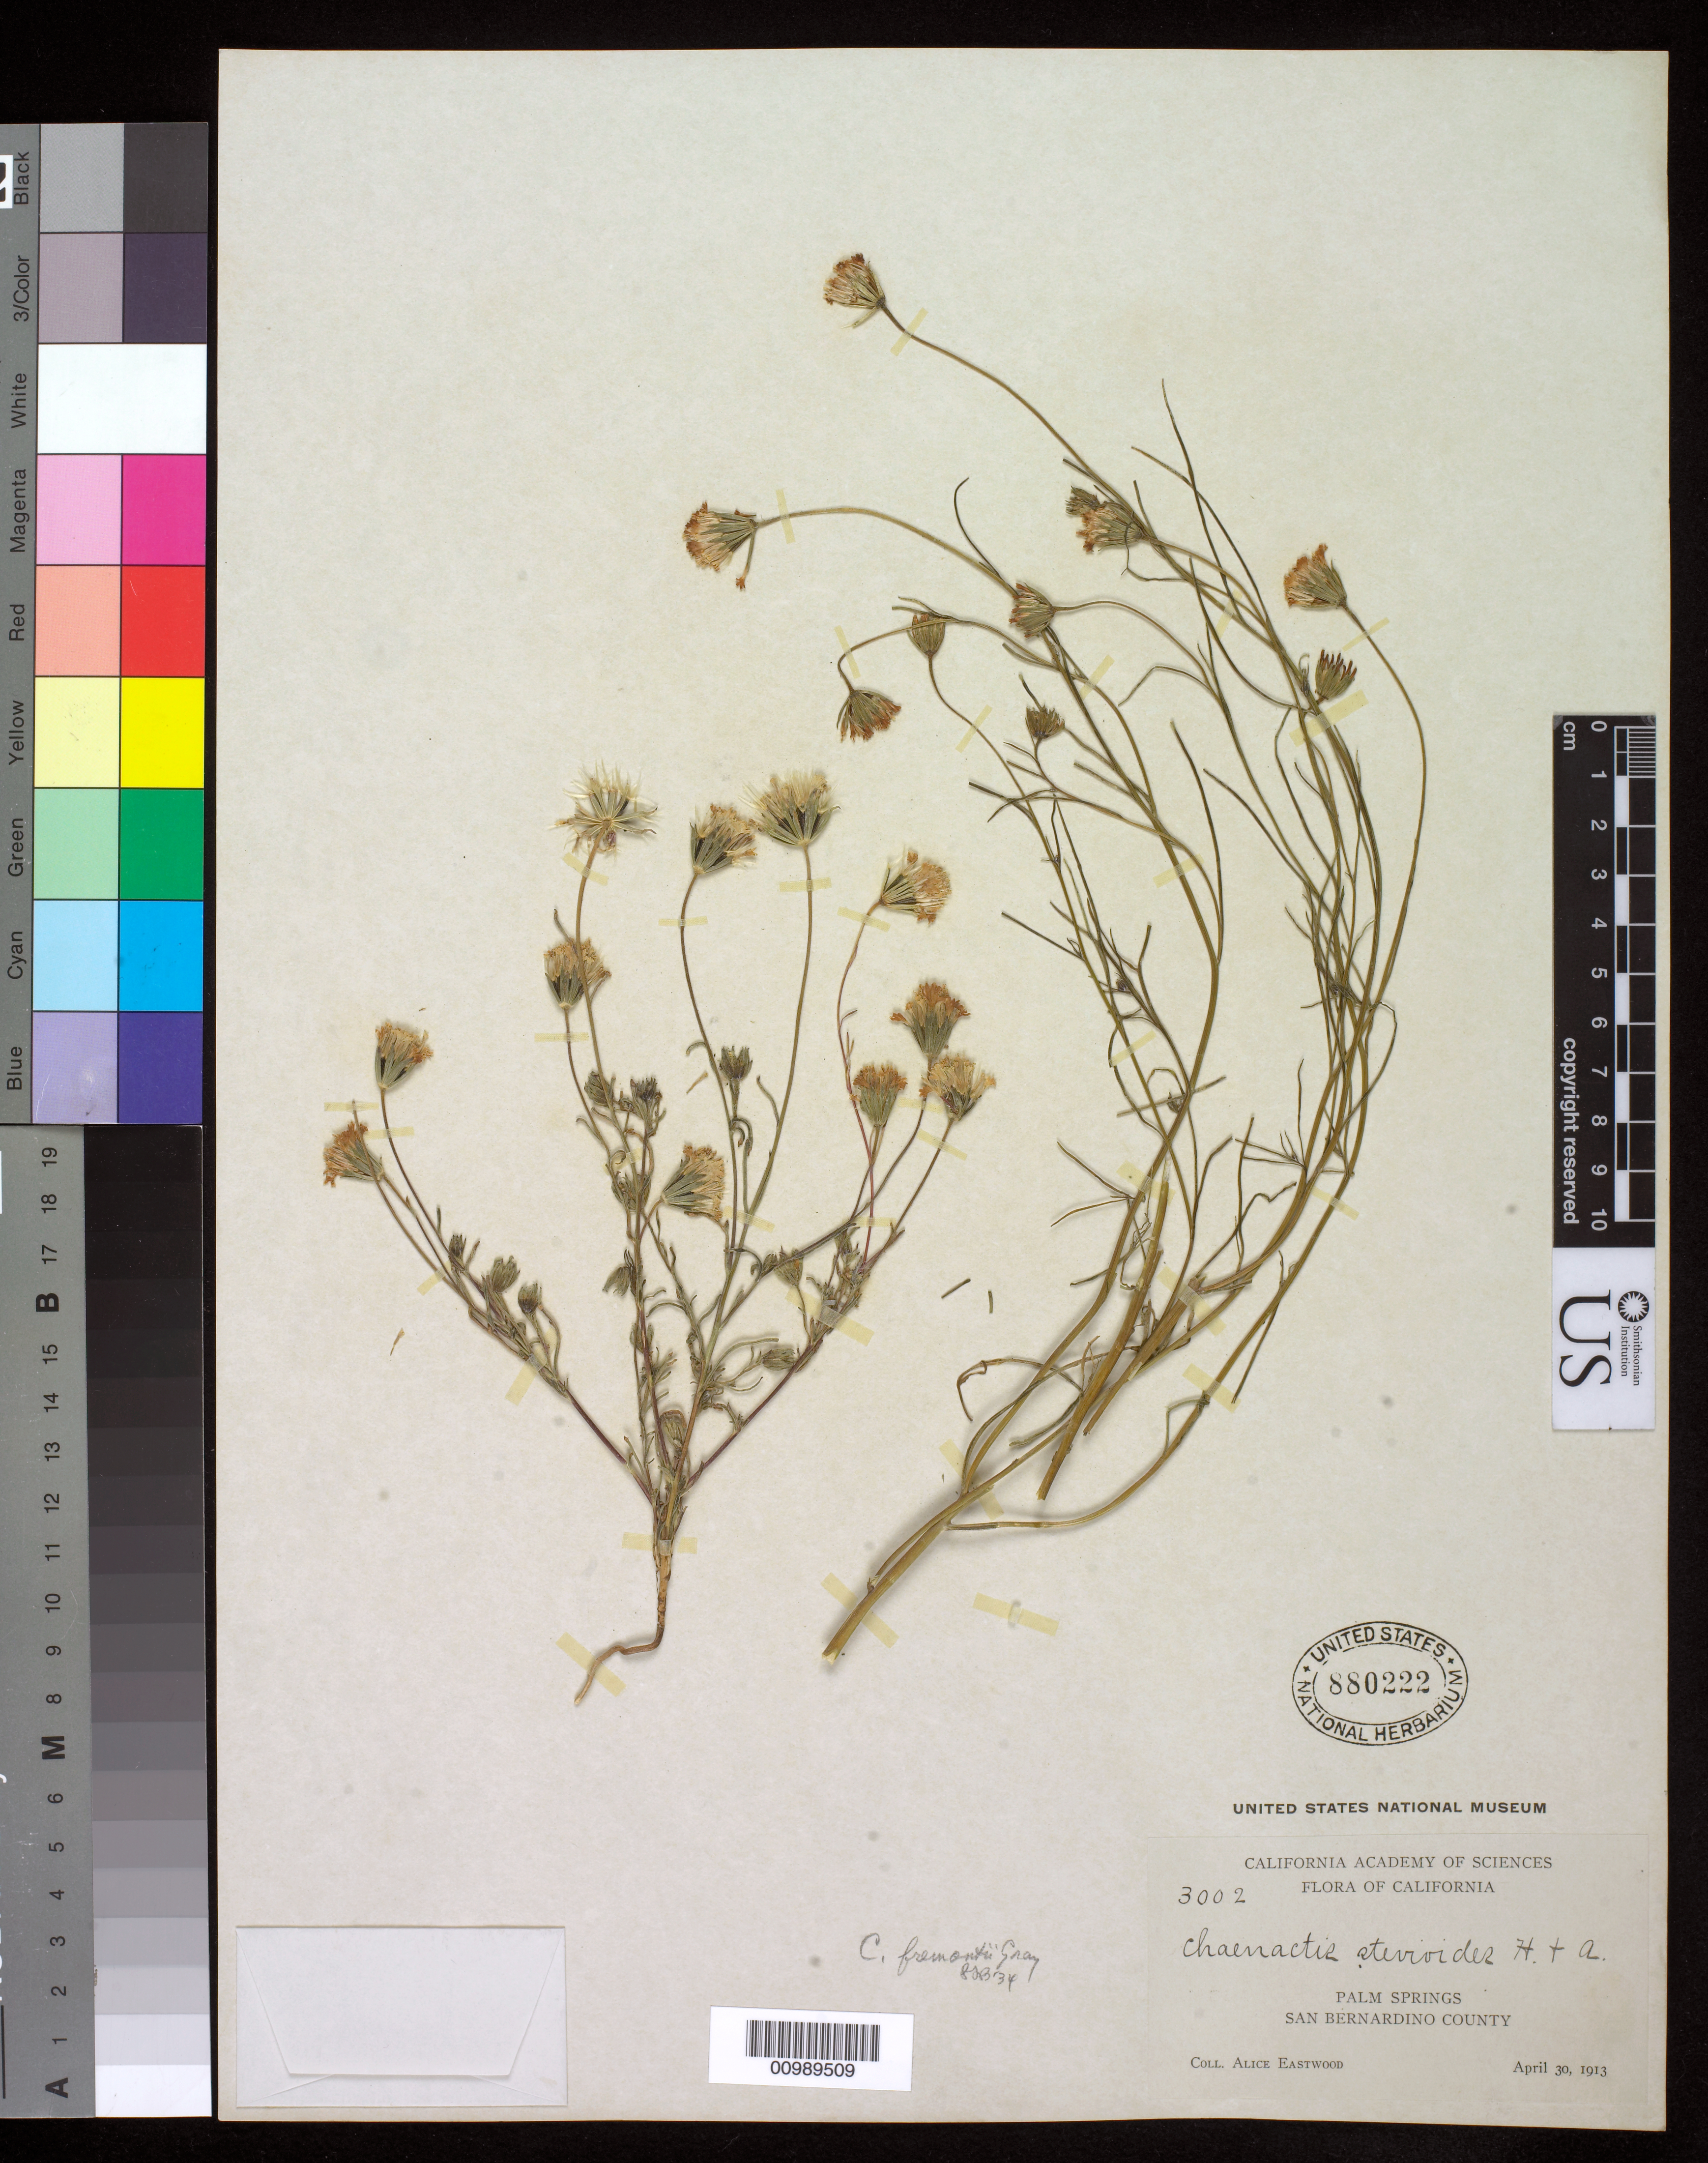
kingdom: Plantae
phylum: Tracheophyta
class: Magnoliopsida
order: Asterales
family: Asteraceae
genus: Chaenactis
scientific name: Chaenactis fremontii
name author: A. Gray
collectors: A. Eastwood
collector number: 3002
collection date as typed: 30 Apr 1913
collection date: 1913-04-30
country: United States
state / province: California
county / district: Riverside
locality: Palm Springs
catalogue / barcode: US 880222